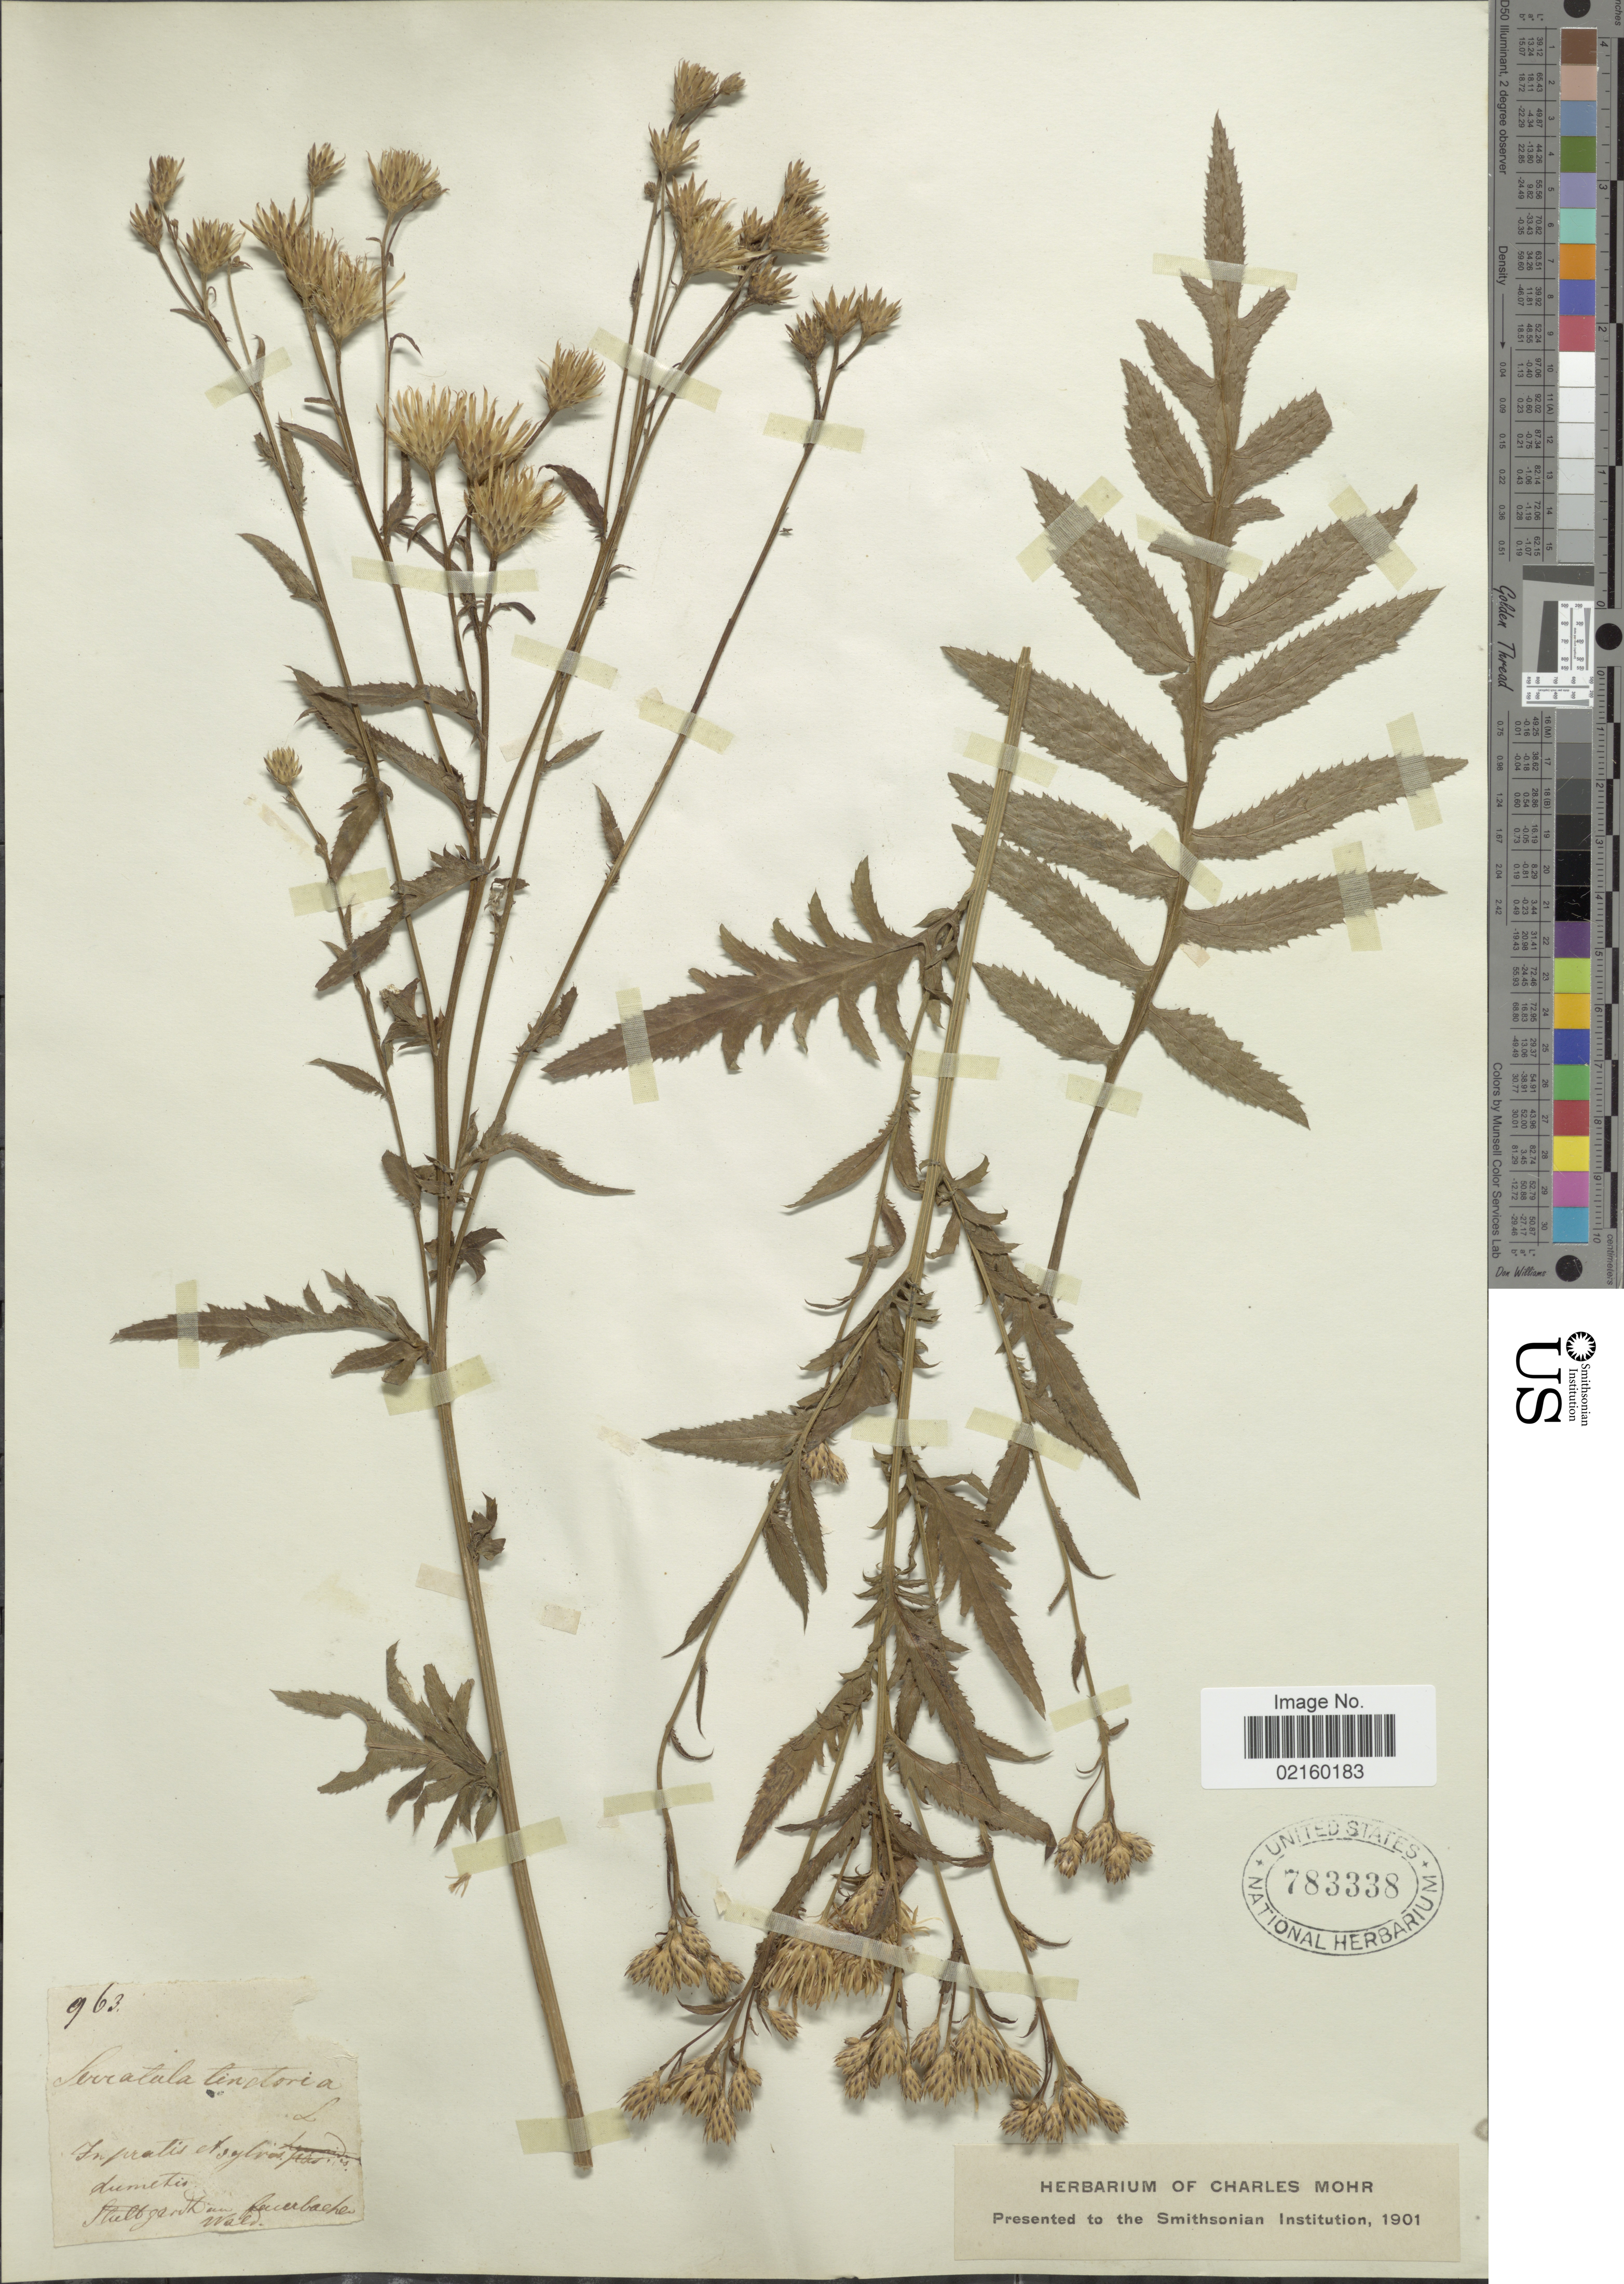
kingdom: Plantae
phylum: Tracheophyta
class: Magnoliopsida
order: Asterales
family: Asteraceae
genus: Serratula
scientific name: Serratula tinctoria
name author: L.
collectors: ex herb. Charles Mohr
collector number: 963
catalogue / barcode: US 783338